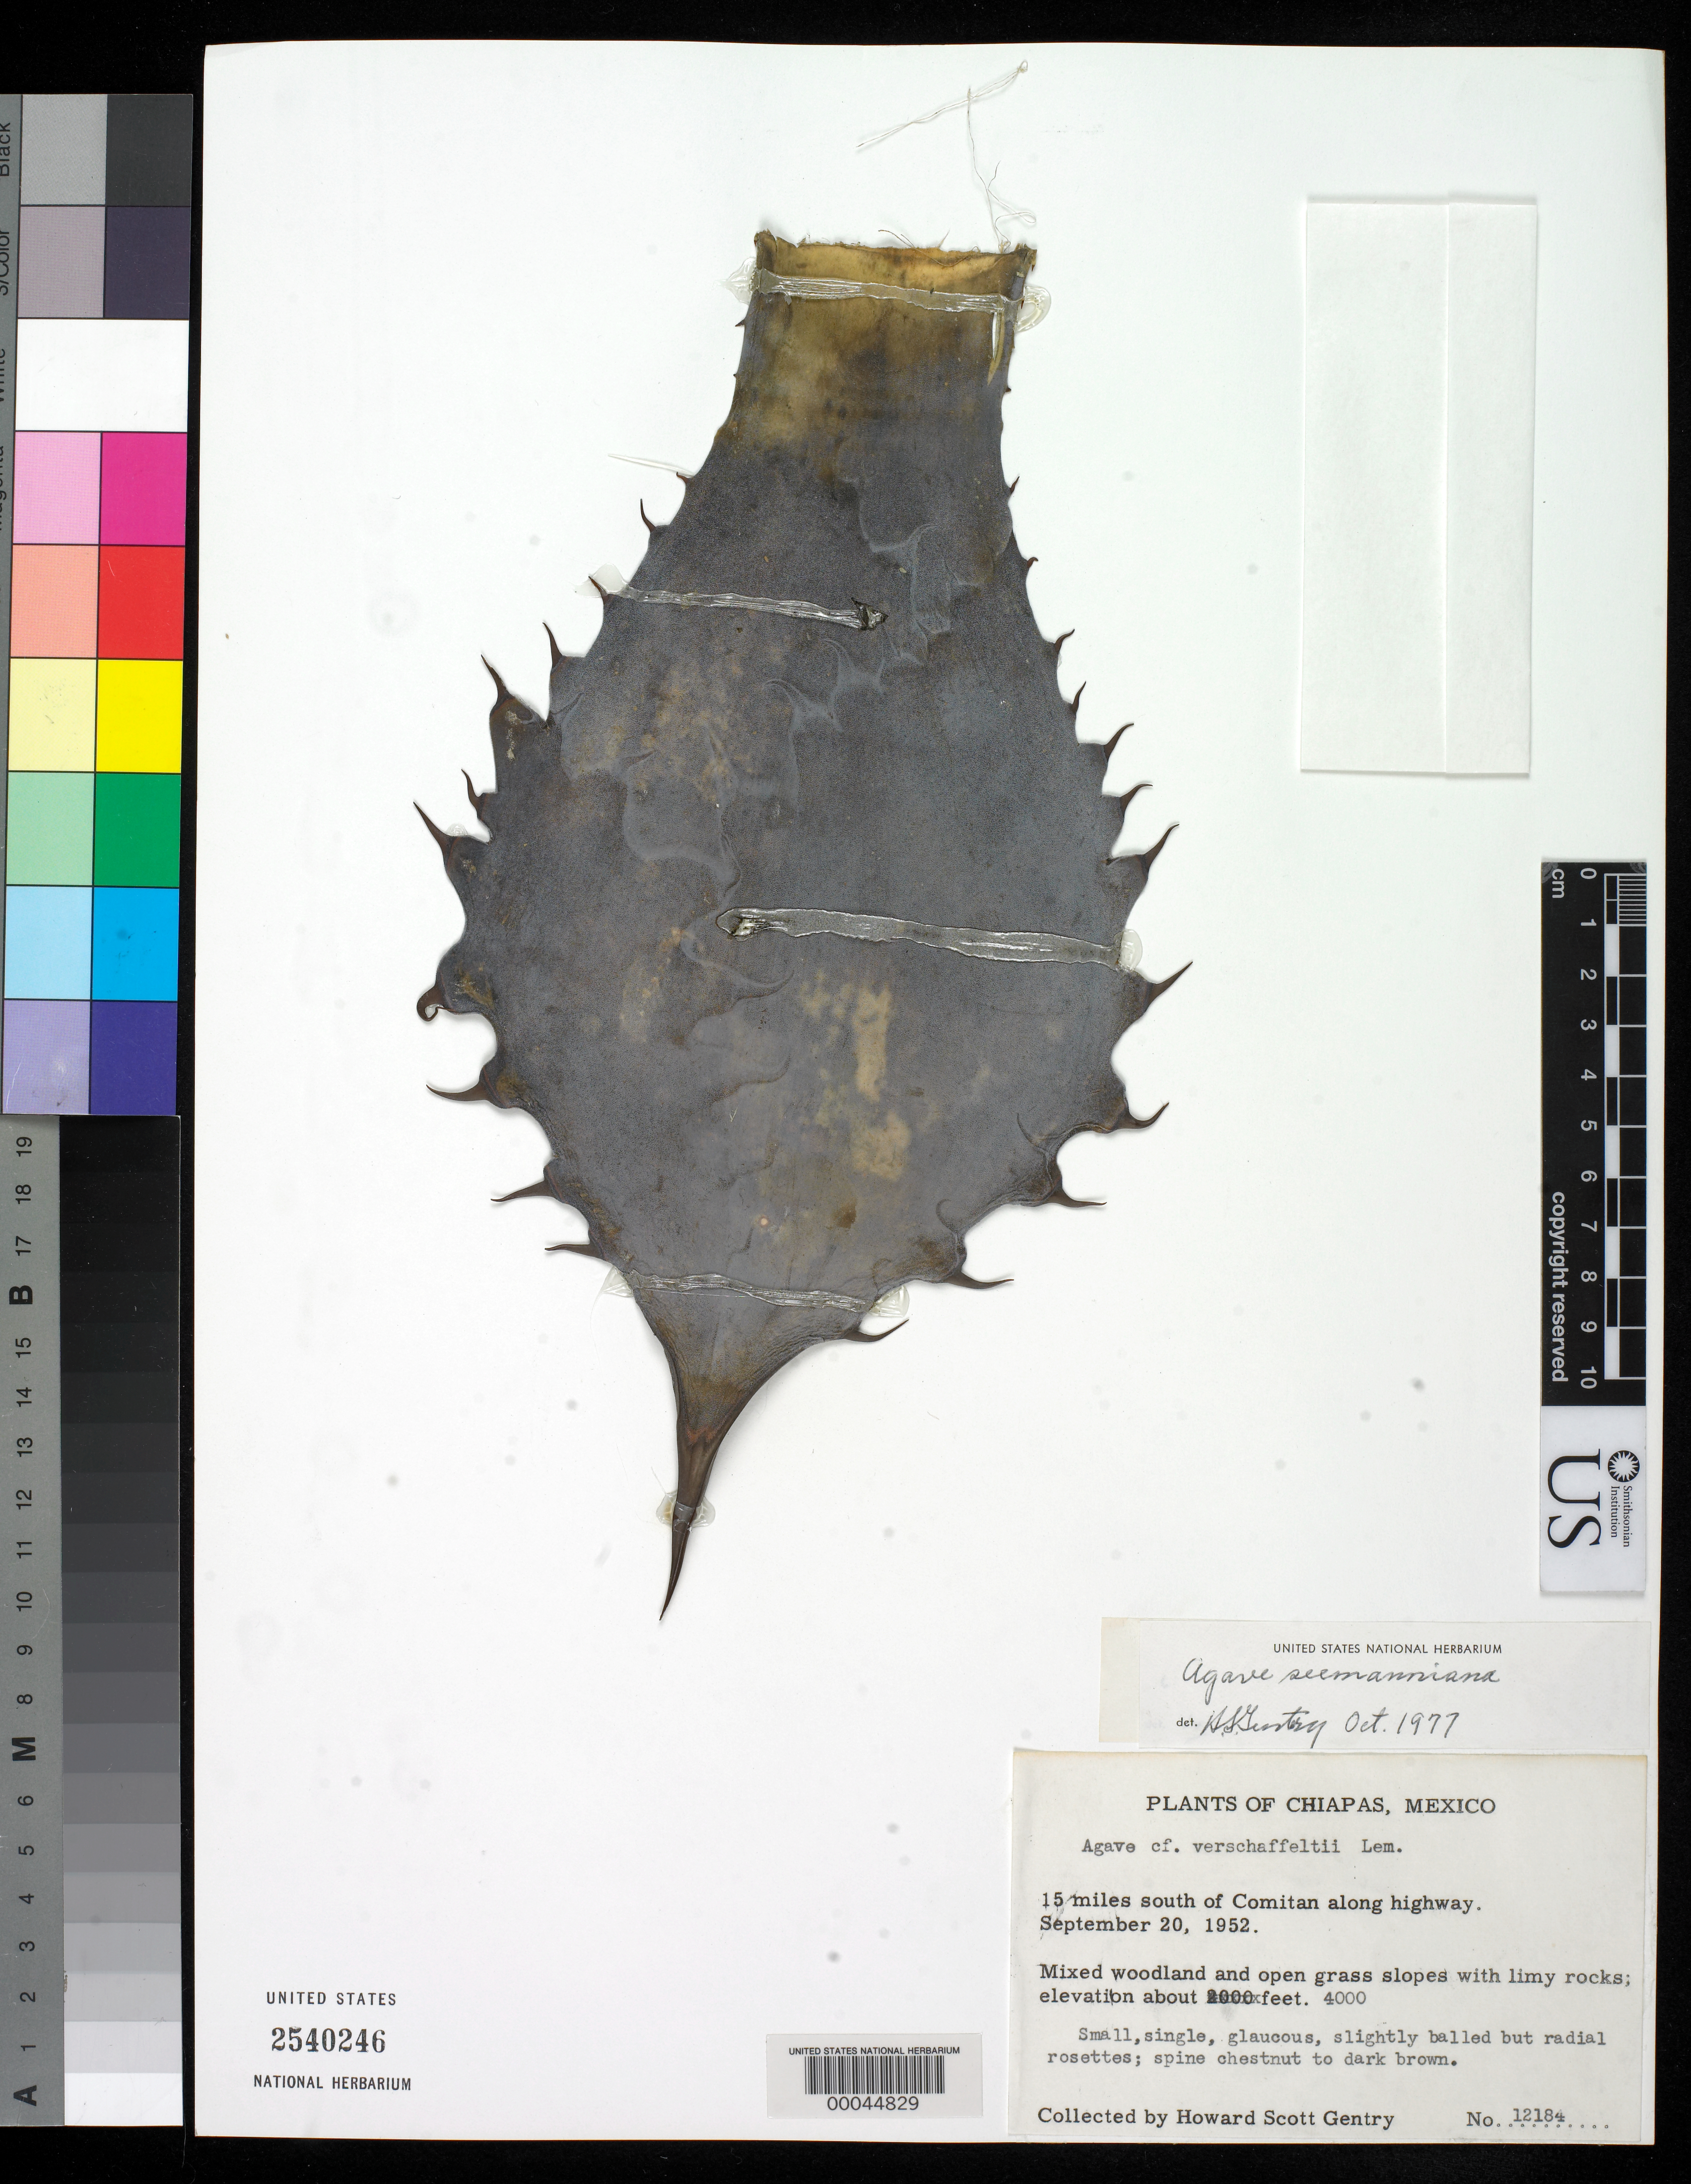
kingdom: Plantae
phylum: Tracheophyta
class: Liliopsida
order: Asparagales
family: Asparagaceae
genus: Agave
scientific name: Agave seemanniana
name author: Jacobi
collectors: H. S. Gentry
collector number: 12184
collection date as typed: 20 Sep 1952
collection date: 1952-09-20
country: Mexico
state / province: Chiapas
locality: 15 mi S of Comitan along highway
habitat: Mixed woodland and open grass slopes with limy rocks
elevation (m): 1219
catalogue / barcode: US 2540246